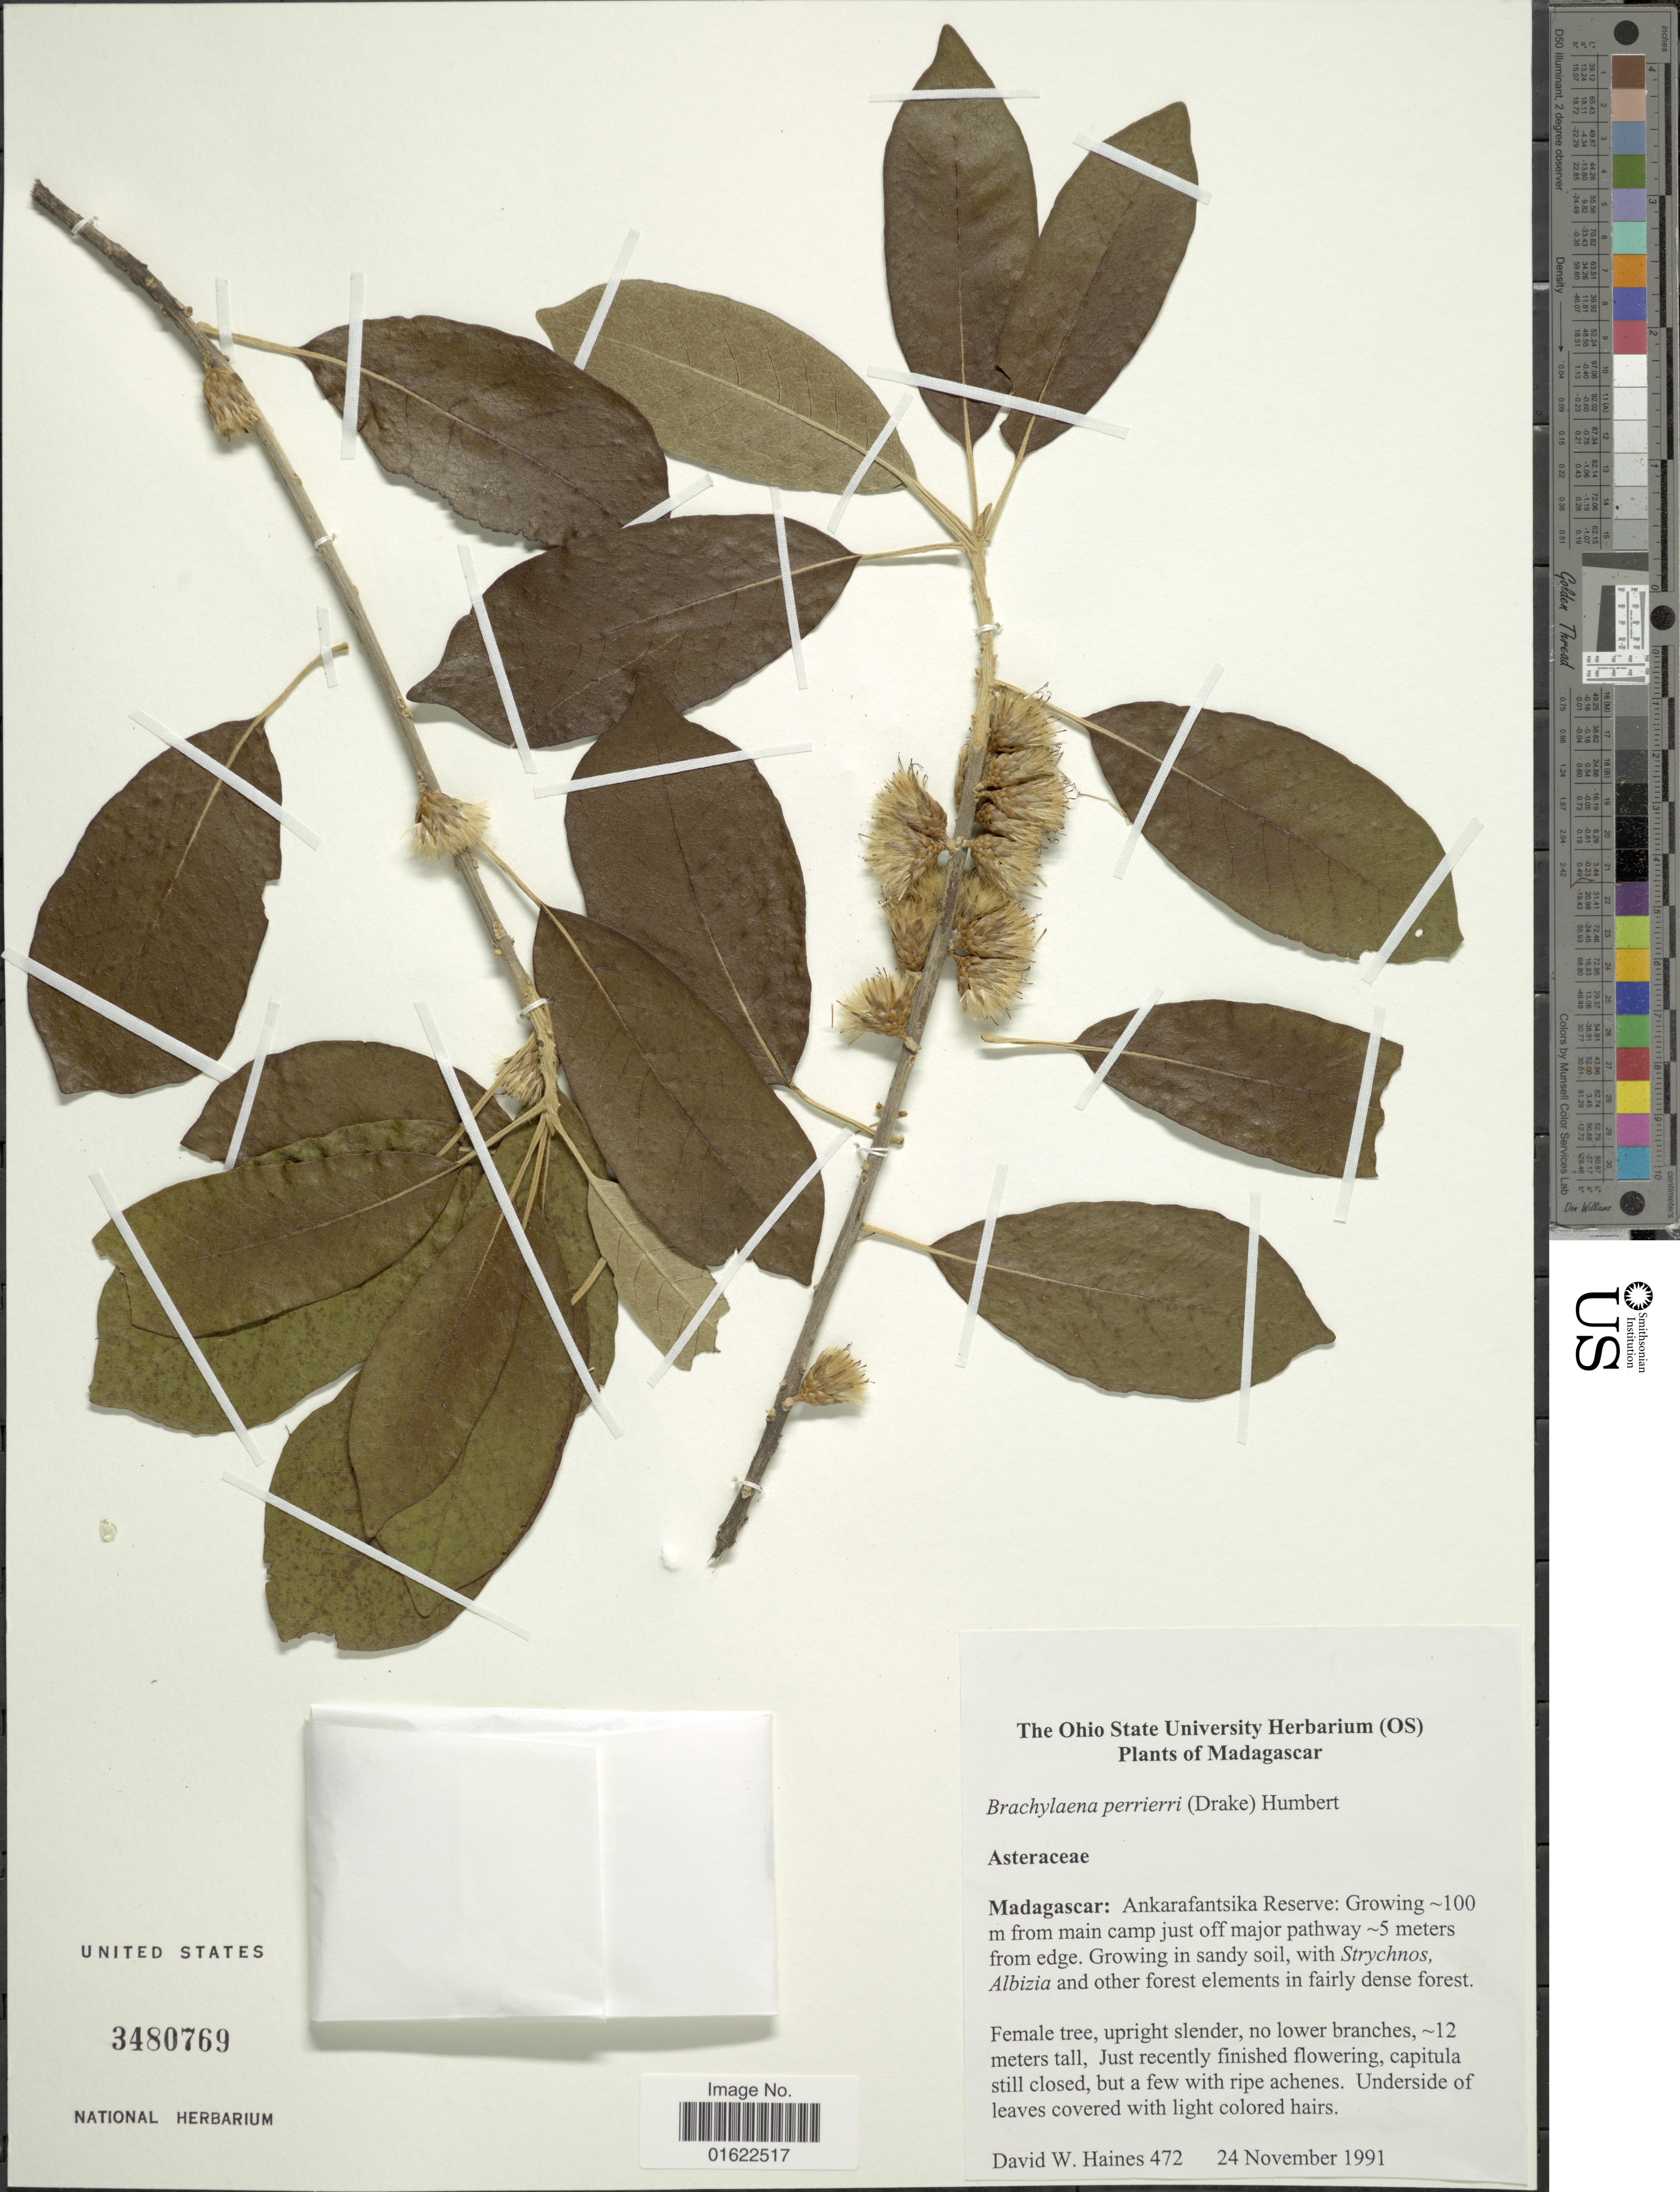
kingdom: Plantae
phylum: Tracheophyta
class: Magnoliopsida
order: Asterales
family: Asteraceae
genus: Brachylaena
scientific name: Brachylaena perrieri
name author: (Drake) Humbert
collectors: D. Haines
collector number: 472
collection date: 1991-11-24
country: Madagascar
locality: Ankarafantsika Reserve: Growing 100 m from main camp just off major pathway, 5 meters from edge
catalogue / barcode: US 3480769